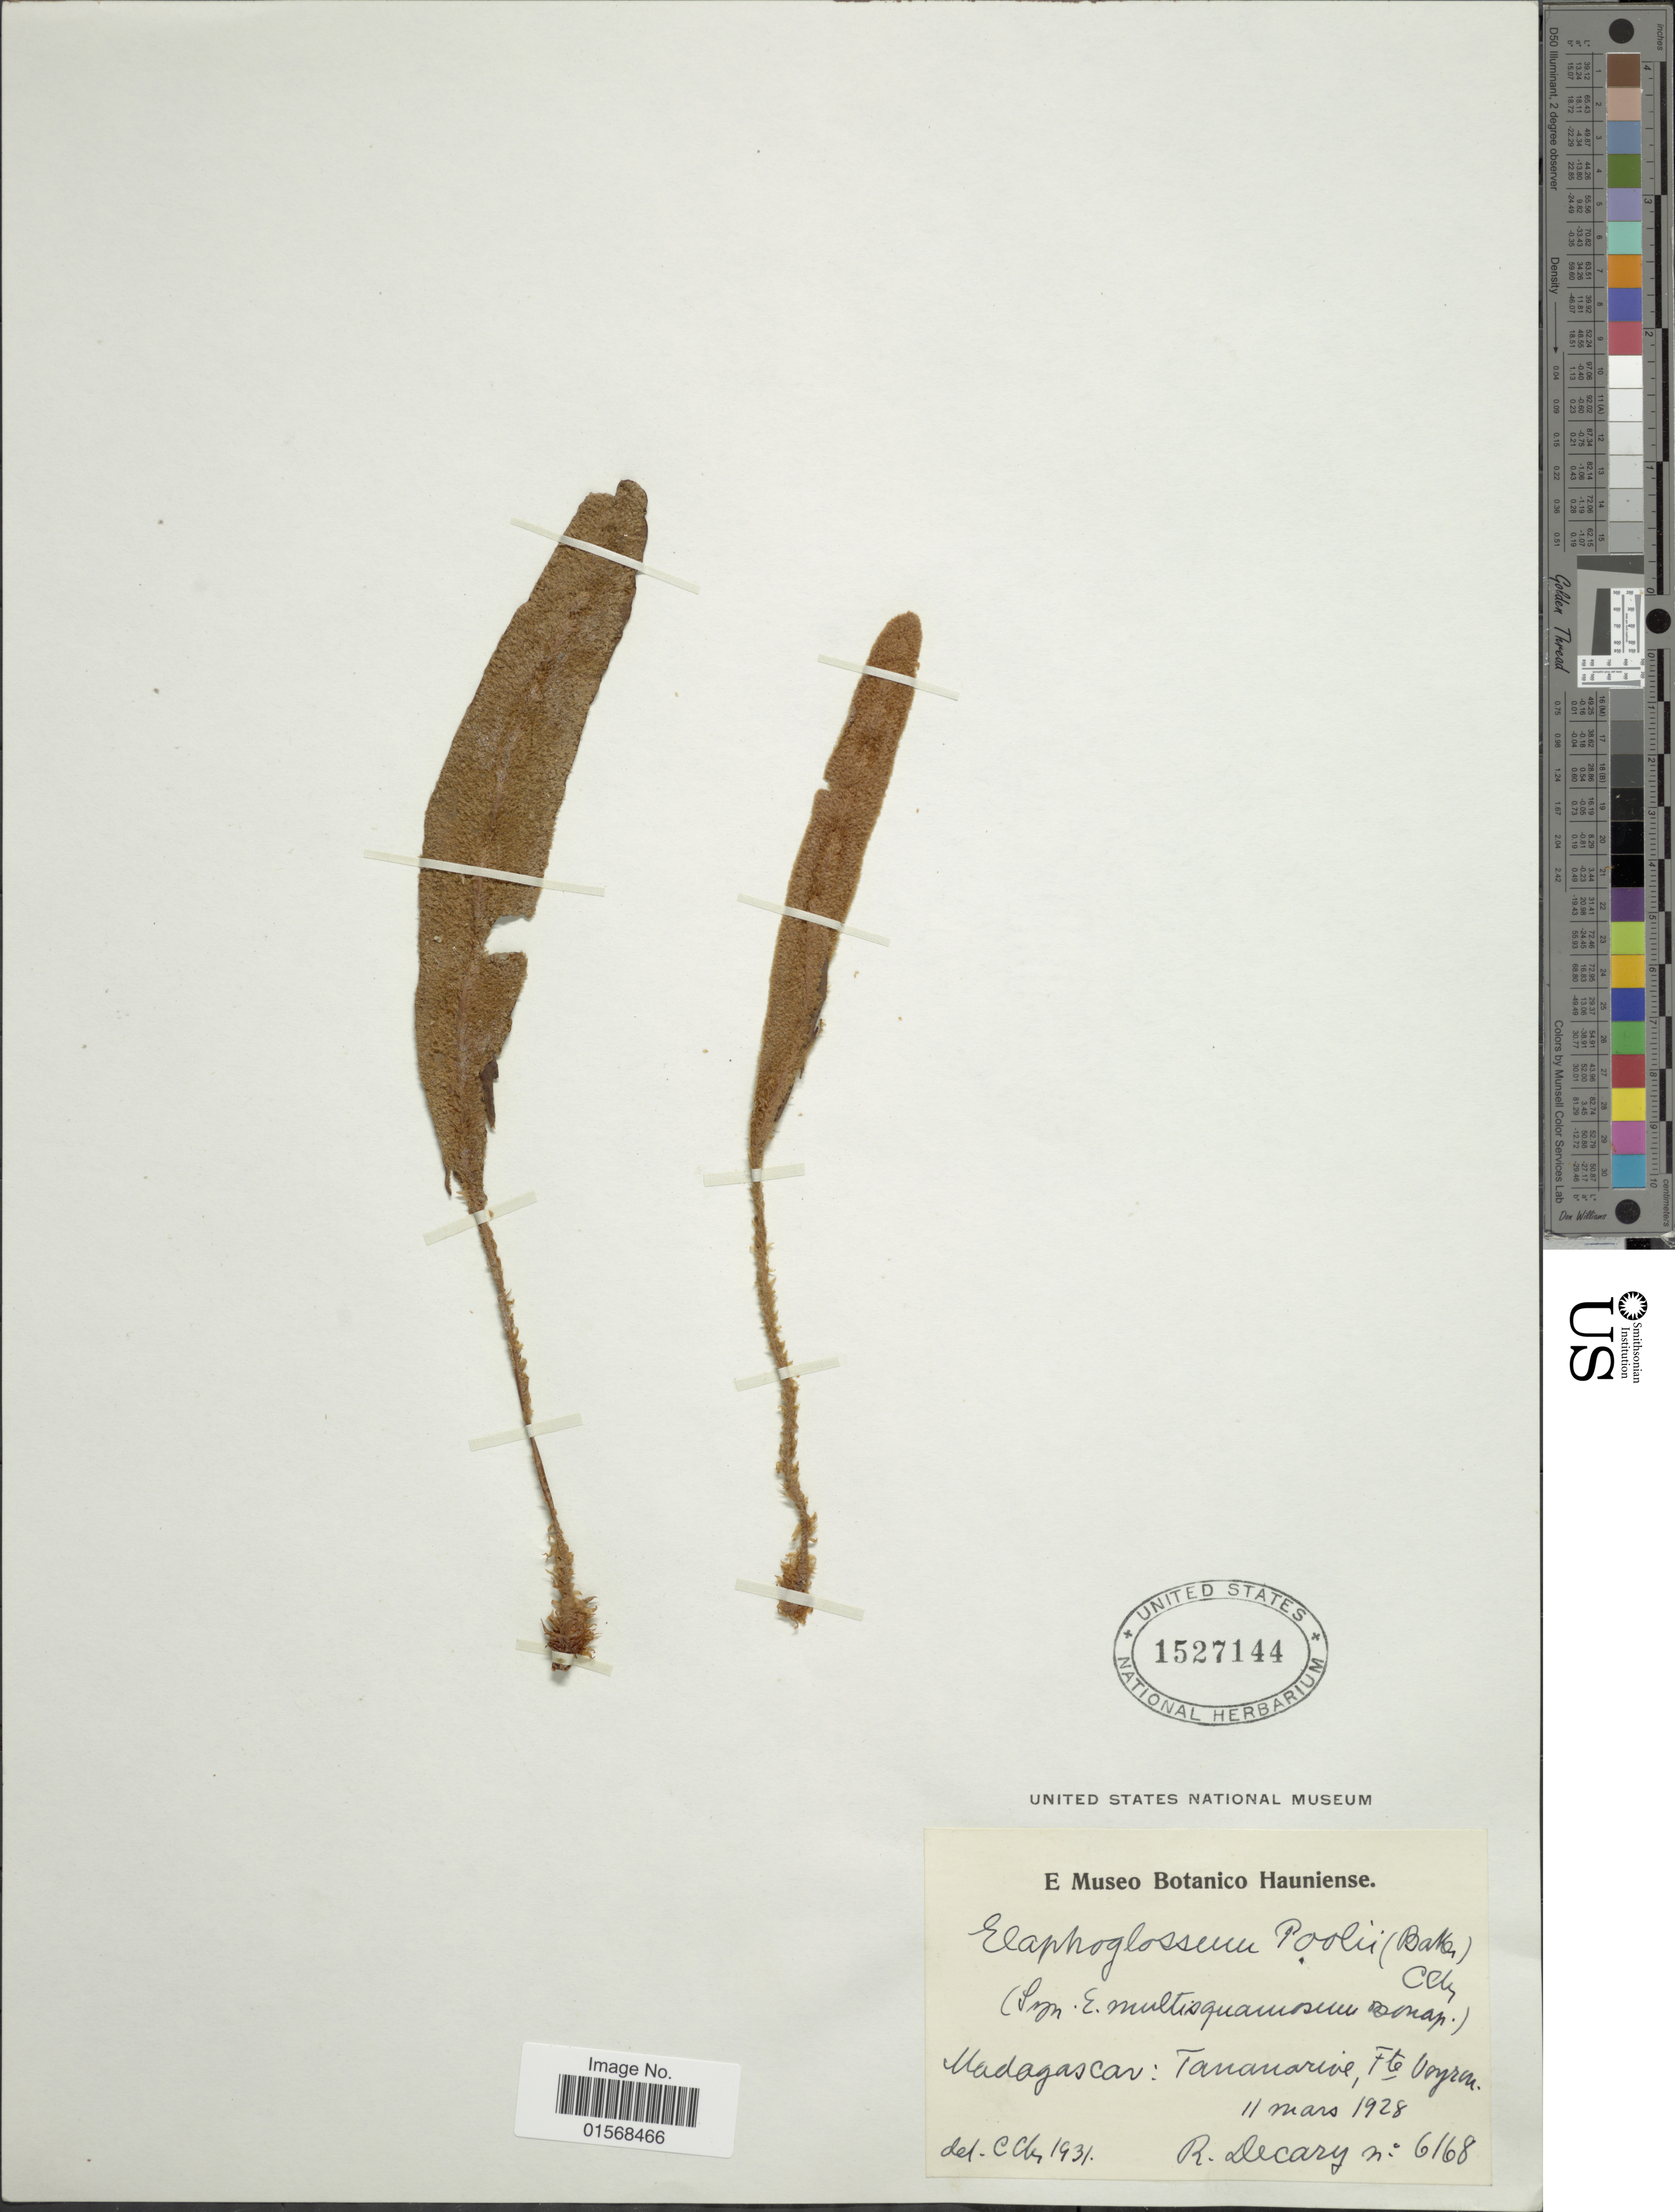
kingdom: Plantae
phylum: Tracheophyta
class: Polypodiopsida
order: Polypodiales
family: Dryopteridaceae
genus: Elaphoglossum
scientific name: Elaphoglossum poolii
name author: (Baker) Christ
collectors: R. Decary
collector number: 6168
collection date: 1928-03-11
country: Madagascar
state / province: Analamanga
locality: Madagascar: Tananarive [Antananarivo], Fte Voyron [Forte Voyron].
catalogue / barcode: US 1527144